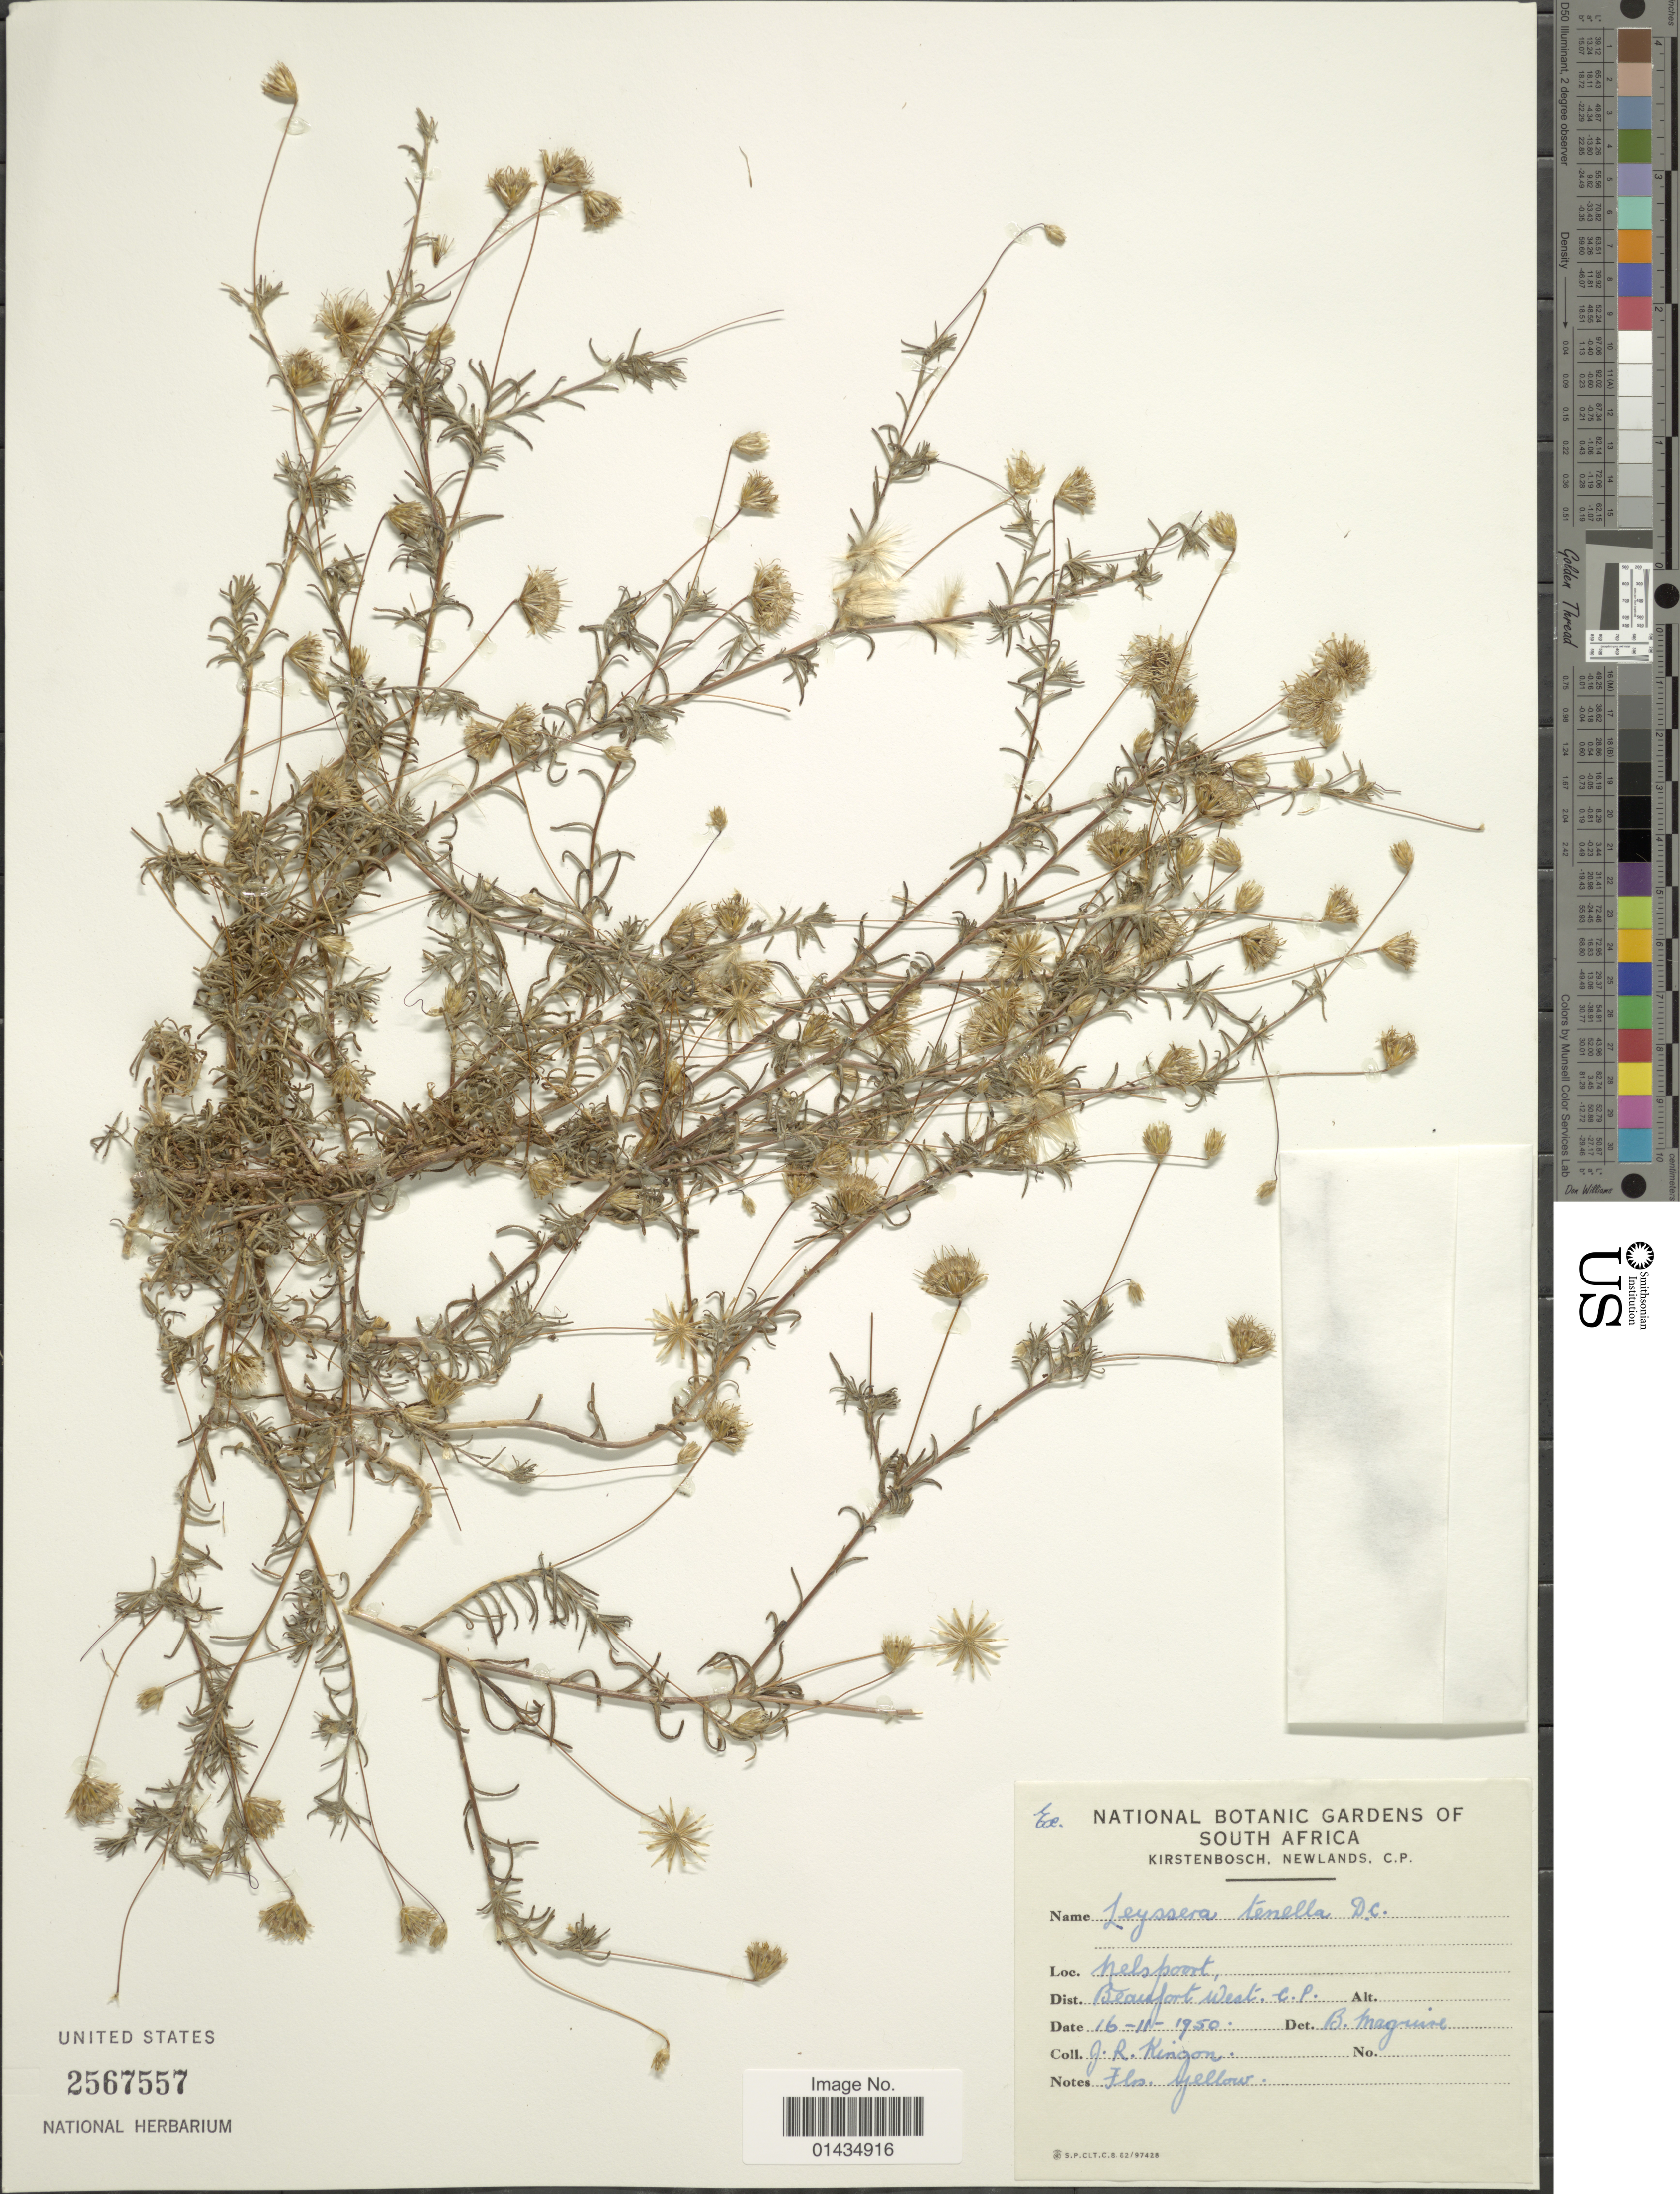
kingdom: Plantae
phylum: Tracheophyta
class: Magnoliopsida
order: Asterales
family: Asteraceae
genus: Leysera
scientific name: Leysera tenella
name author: DC.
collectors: J. Kingon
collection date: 1950-11-16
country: South Africa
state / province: Western Cape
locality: Nelspoort, Dist. Beaufort West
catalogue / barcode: US 25677557